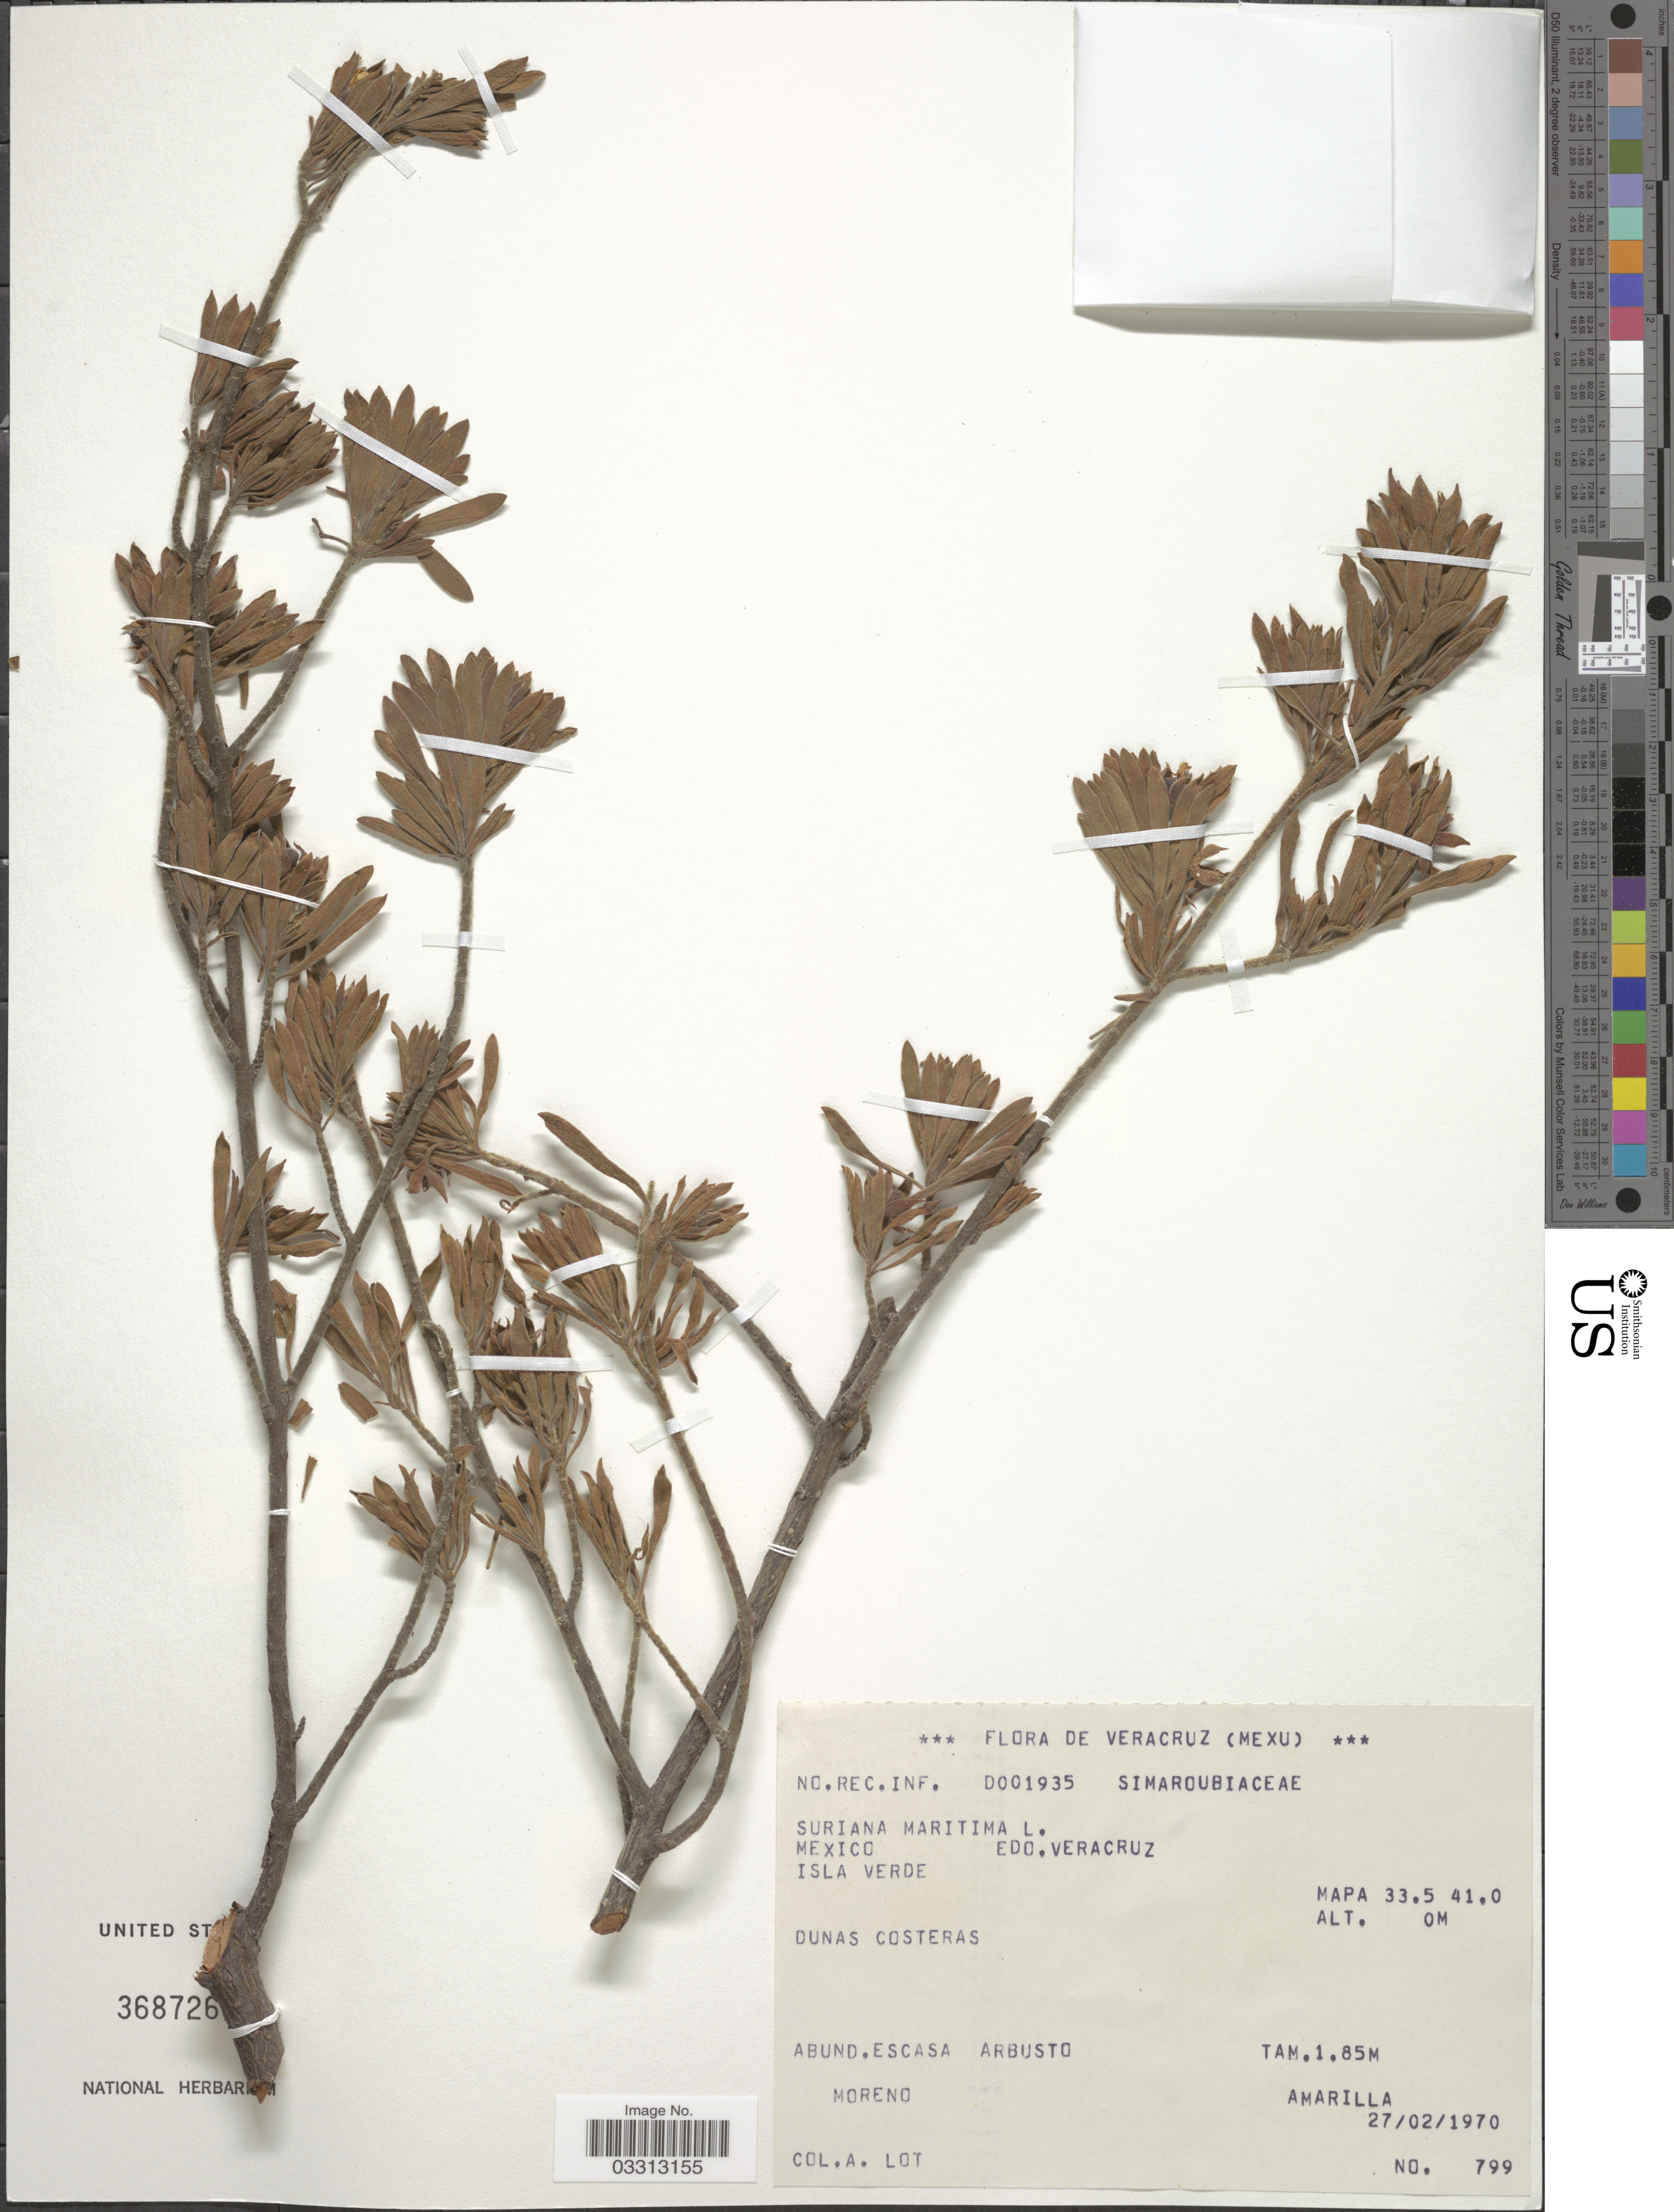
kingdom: Plantae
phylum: Tracheophyta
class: Magnoliopsida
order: Fabales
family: Surianaceae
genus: Suriana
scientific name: Suriana maritima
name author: L.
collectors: Lot, A.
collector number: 799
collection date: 1970-02-27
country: Mexico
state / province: Veracruz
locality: Veracruz (Mexu). Isla Verde. Mapa 33.5 41.0. Dunas Costeras.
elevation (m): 0